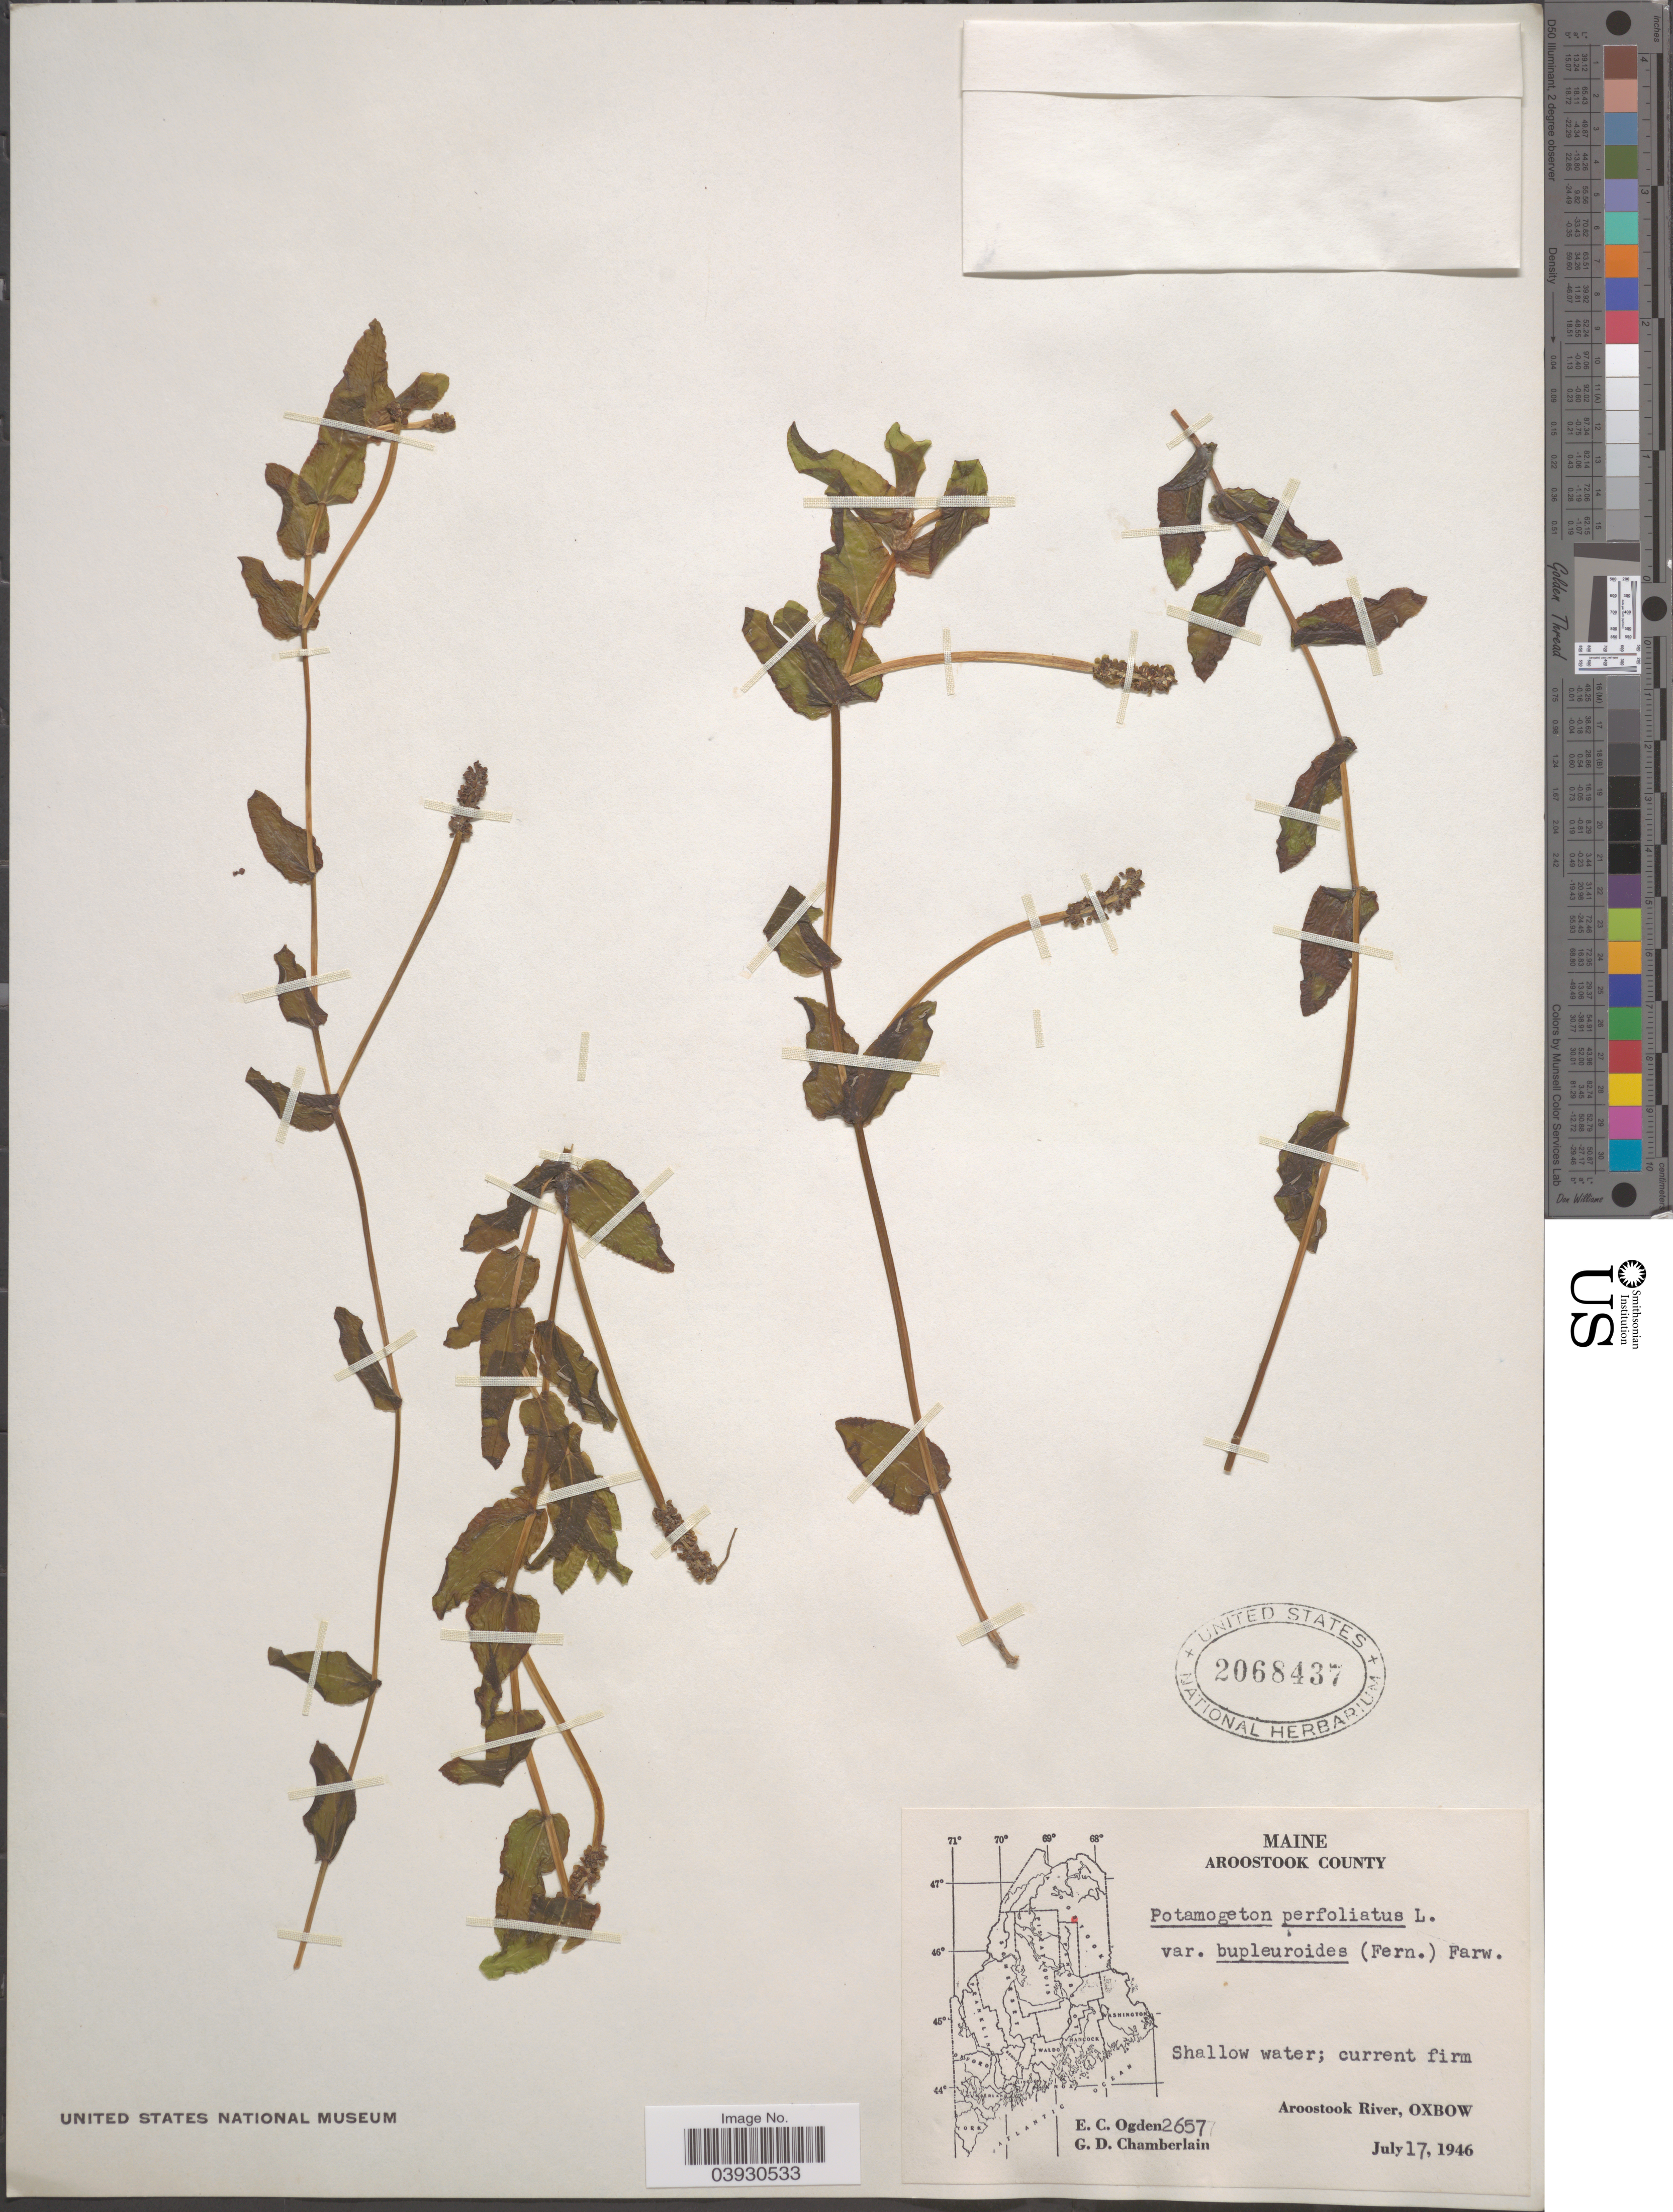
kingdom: Plantae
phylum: Tracheophyta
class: Liliopsida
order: Alismatales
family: Potamogetonaceae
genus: Potamogeton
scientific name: Potamogeton perfoliatus var. bupleuroides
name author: (Fernald) Farw.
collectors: E. Ogden & G. D. Chamberlain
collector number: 2657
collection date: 1946-07-17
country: United States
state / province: Maine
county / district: Aroostook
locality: Aroostook River, Oxbow.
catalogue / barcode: US 2068437